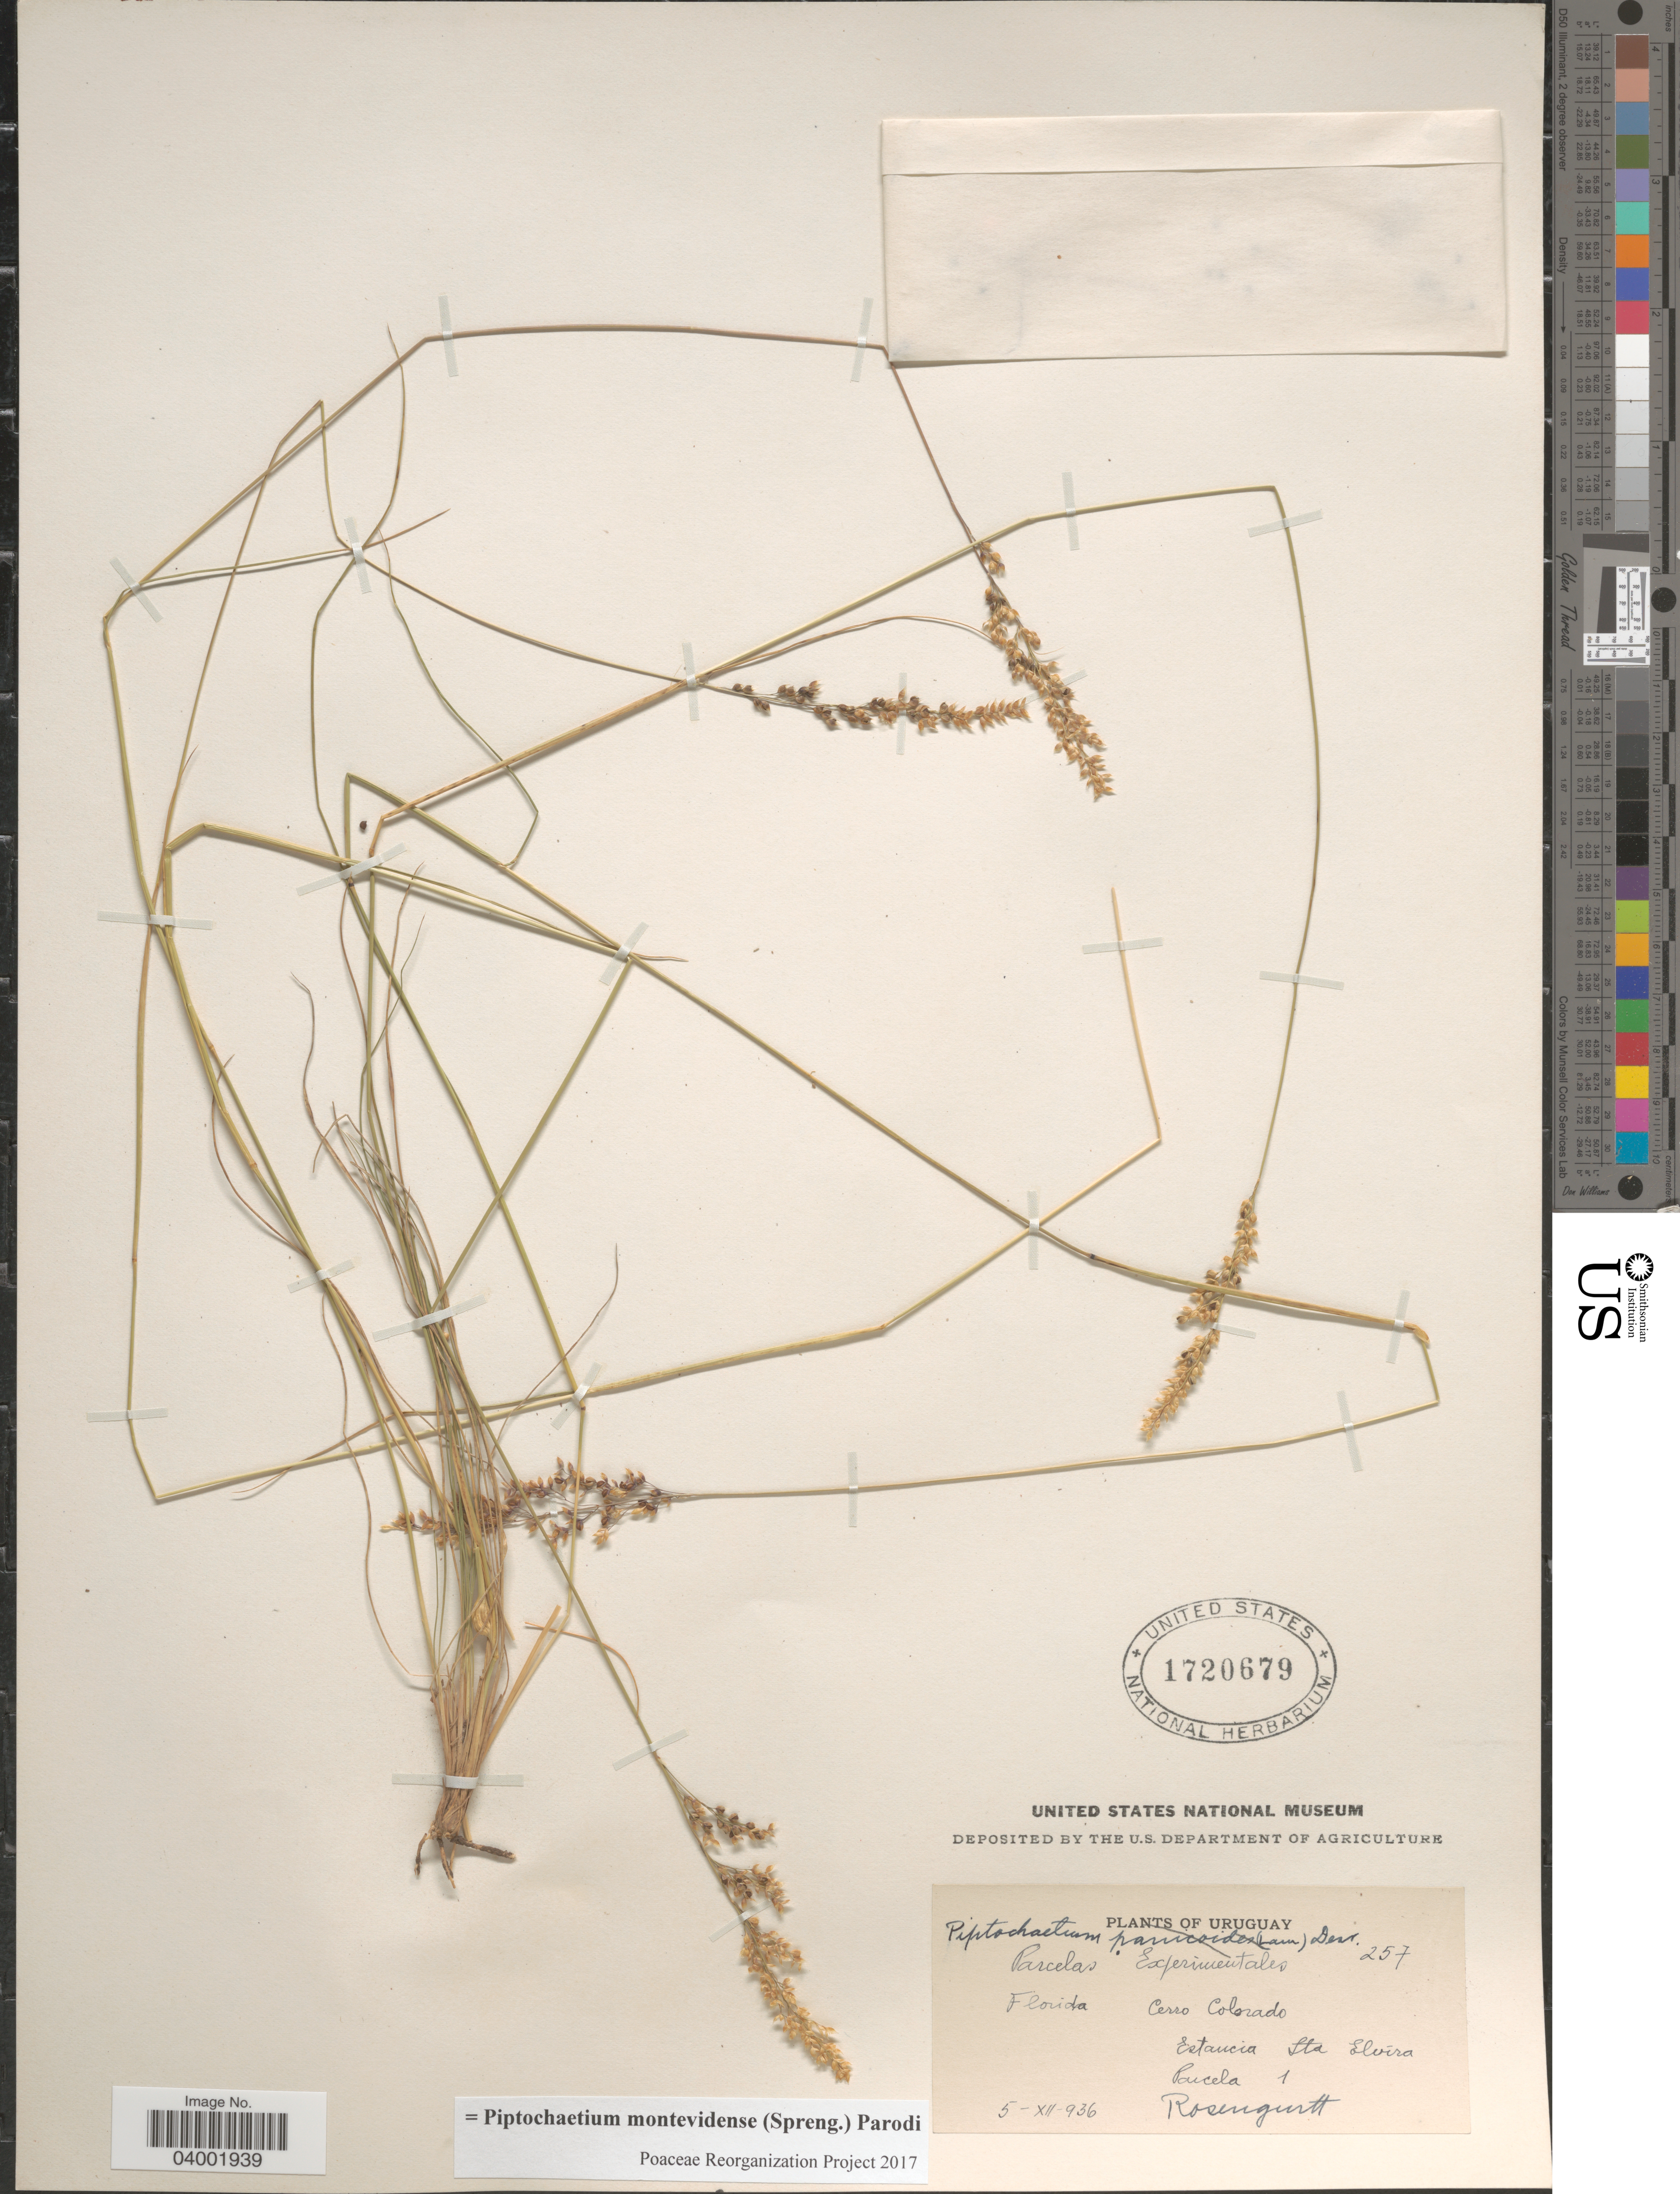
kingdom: Plantae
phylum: Tracheophyta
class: Liliopsida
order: Poales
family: Poaceae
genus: Piptochaetium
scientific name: Piptochaetium montevidense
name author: (Spreng.) Parodi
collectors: Rosengurtt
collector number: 257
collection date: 1936-12-05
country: Uruguay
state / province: Florida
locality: Cerro Colorado. Estancia Sta Elvira. Parcela.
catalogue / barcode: US 1720679